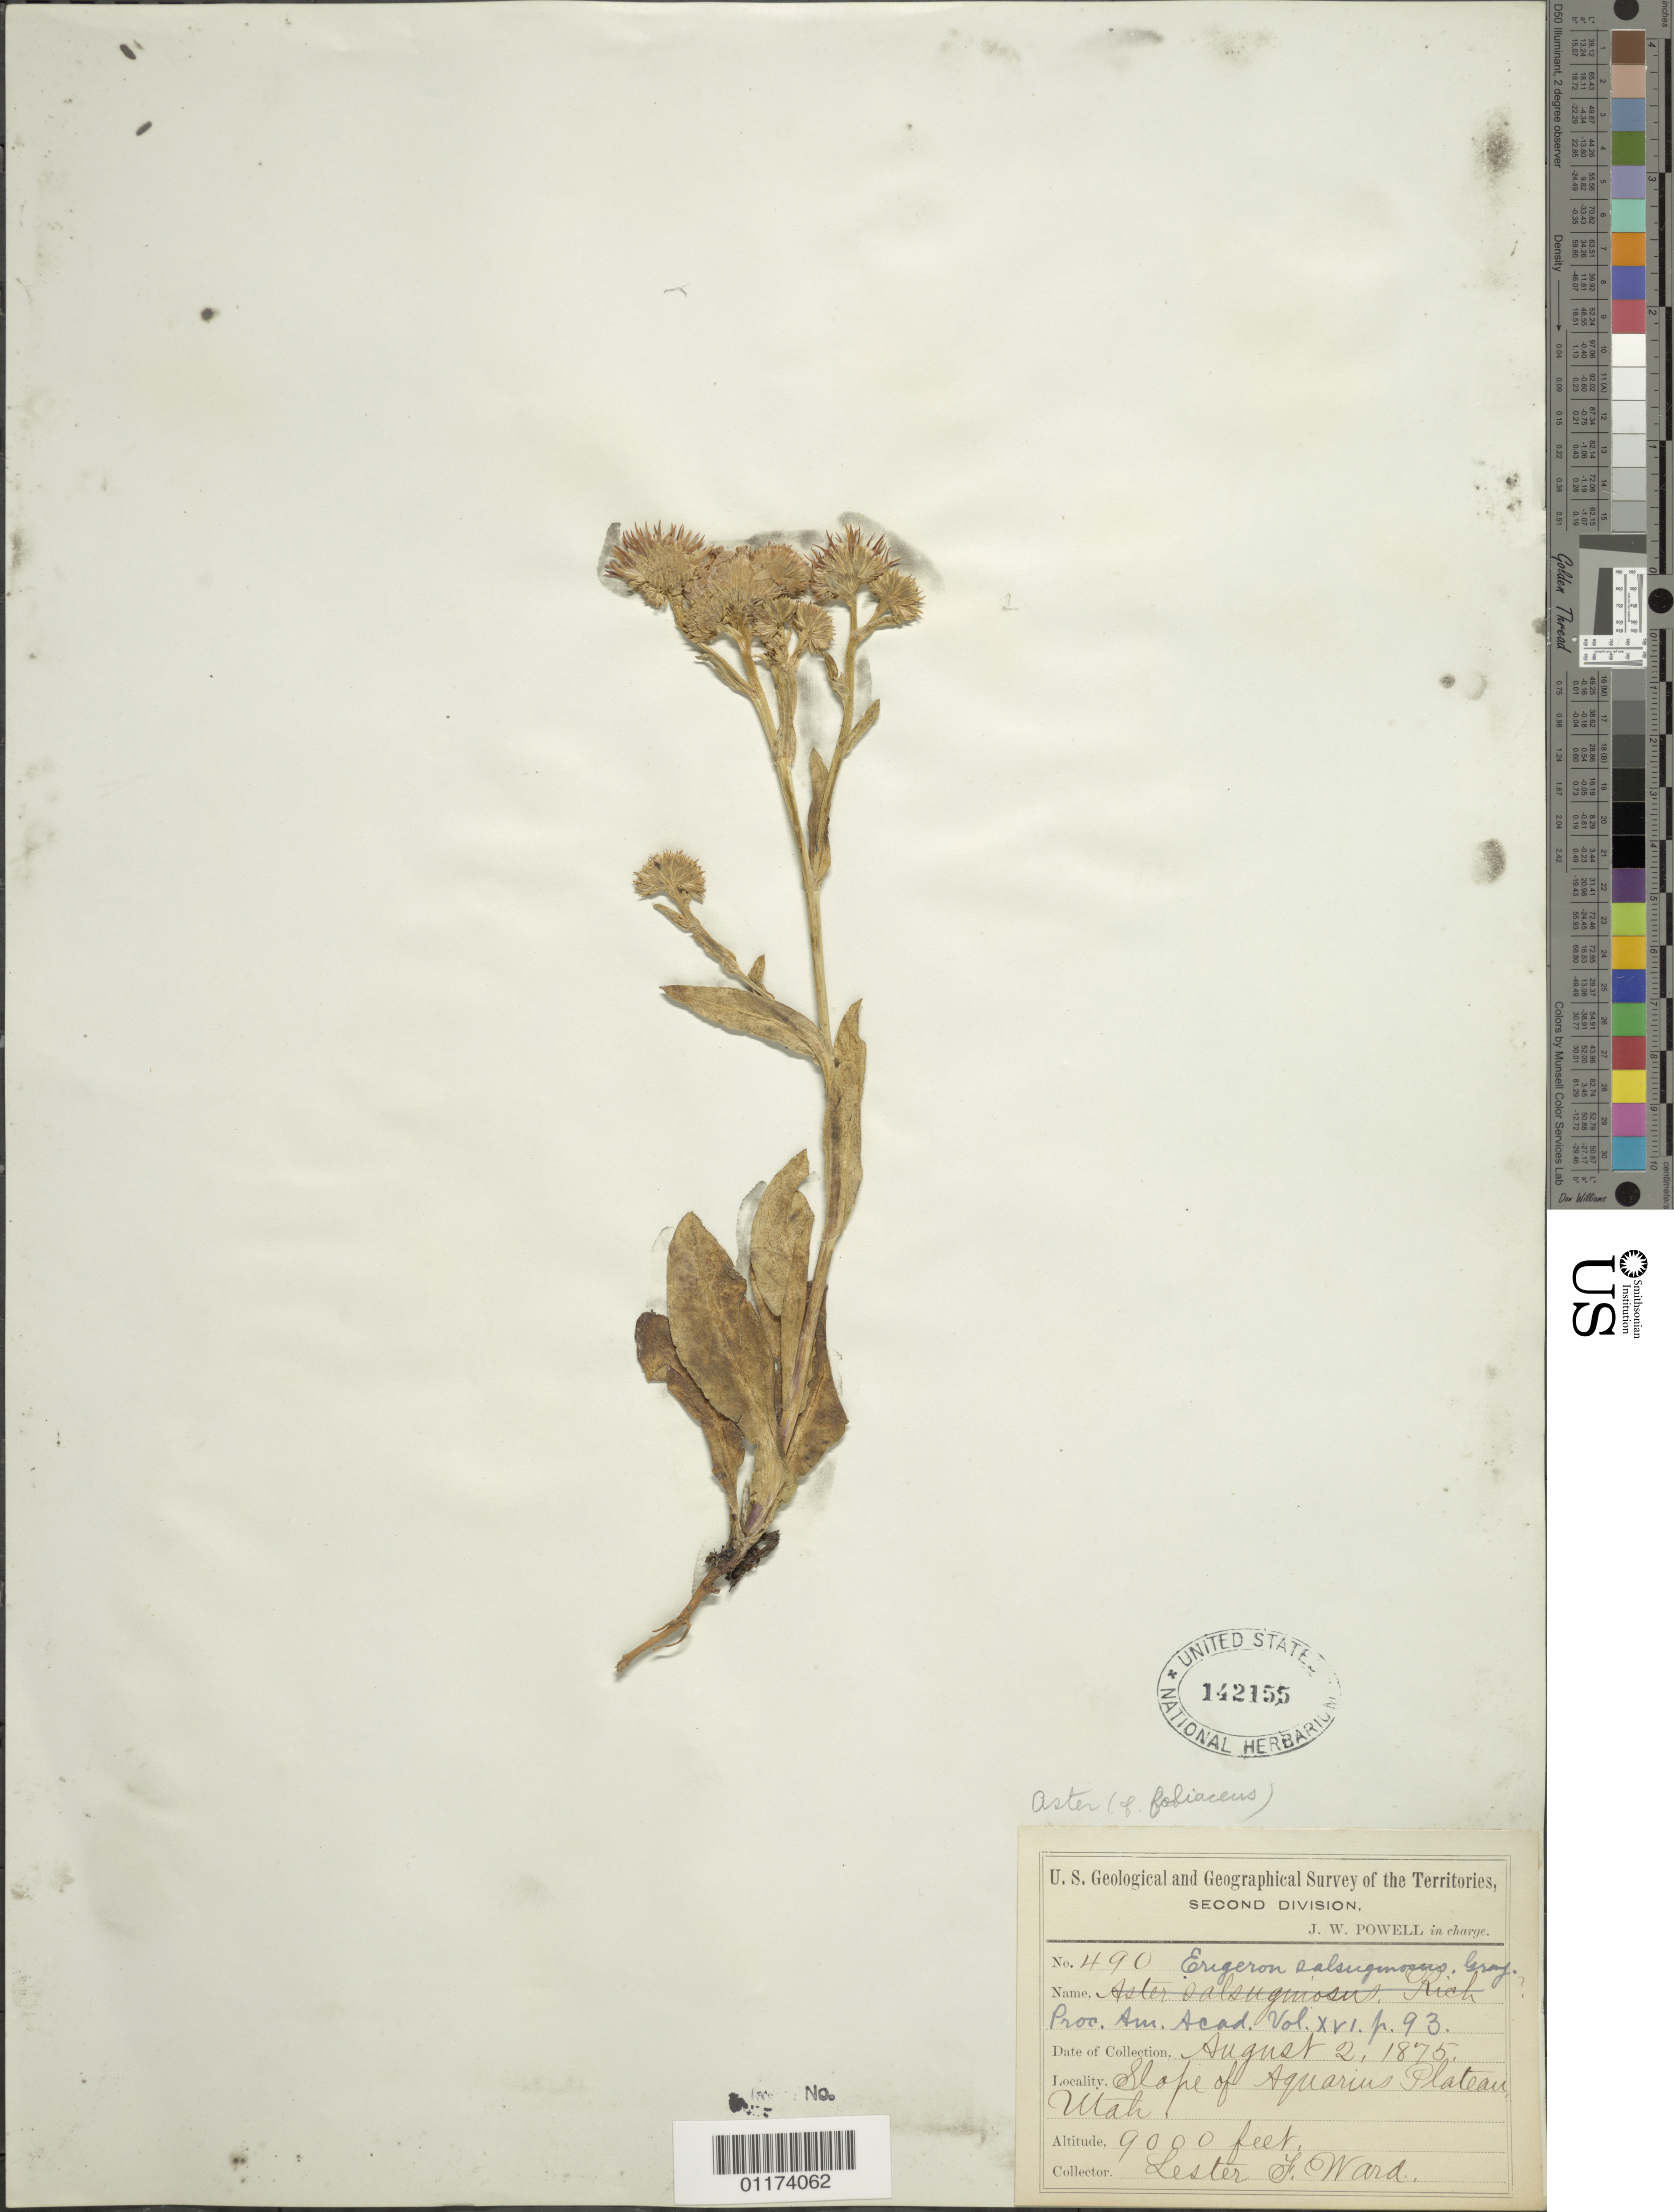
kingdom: Plantae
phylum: Tracheophyta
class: Magnoliopsida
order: Asterales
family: Asteraceae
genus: Erigeron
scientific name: Erigeron salsuginosus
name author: (Richardson ex R. Br.) A. Gray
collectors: L. F. Ward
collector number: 490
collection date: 1875-08-02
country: United States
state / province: Utah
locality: Slope of Aquarius Plateau.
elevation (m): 2743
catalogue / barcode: US 142155